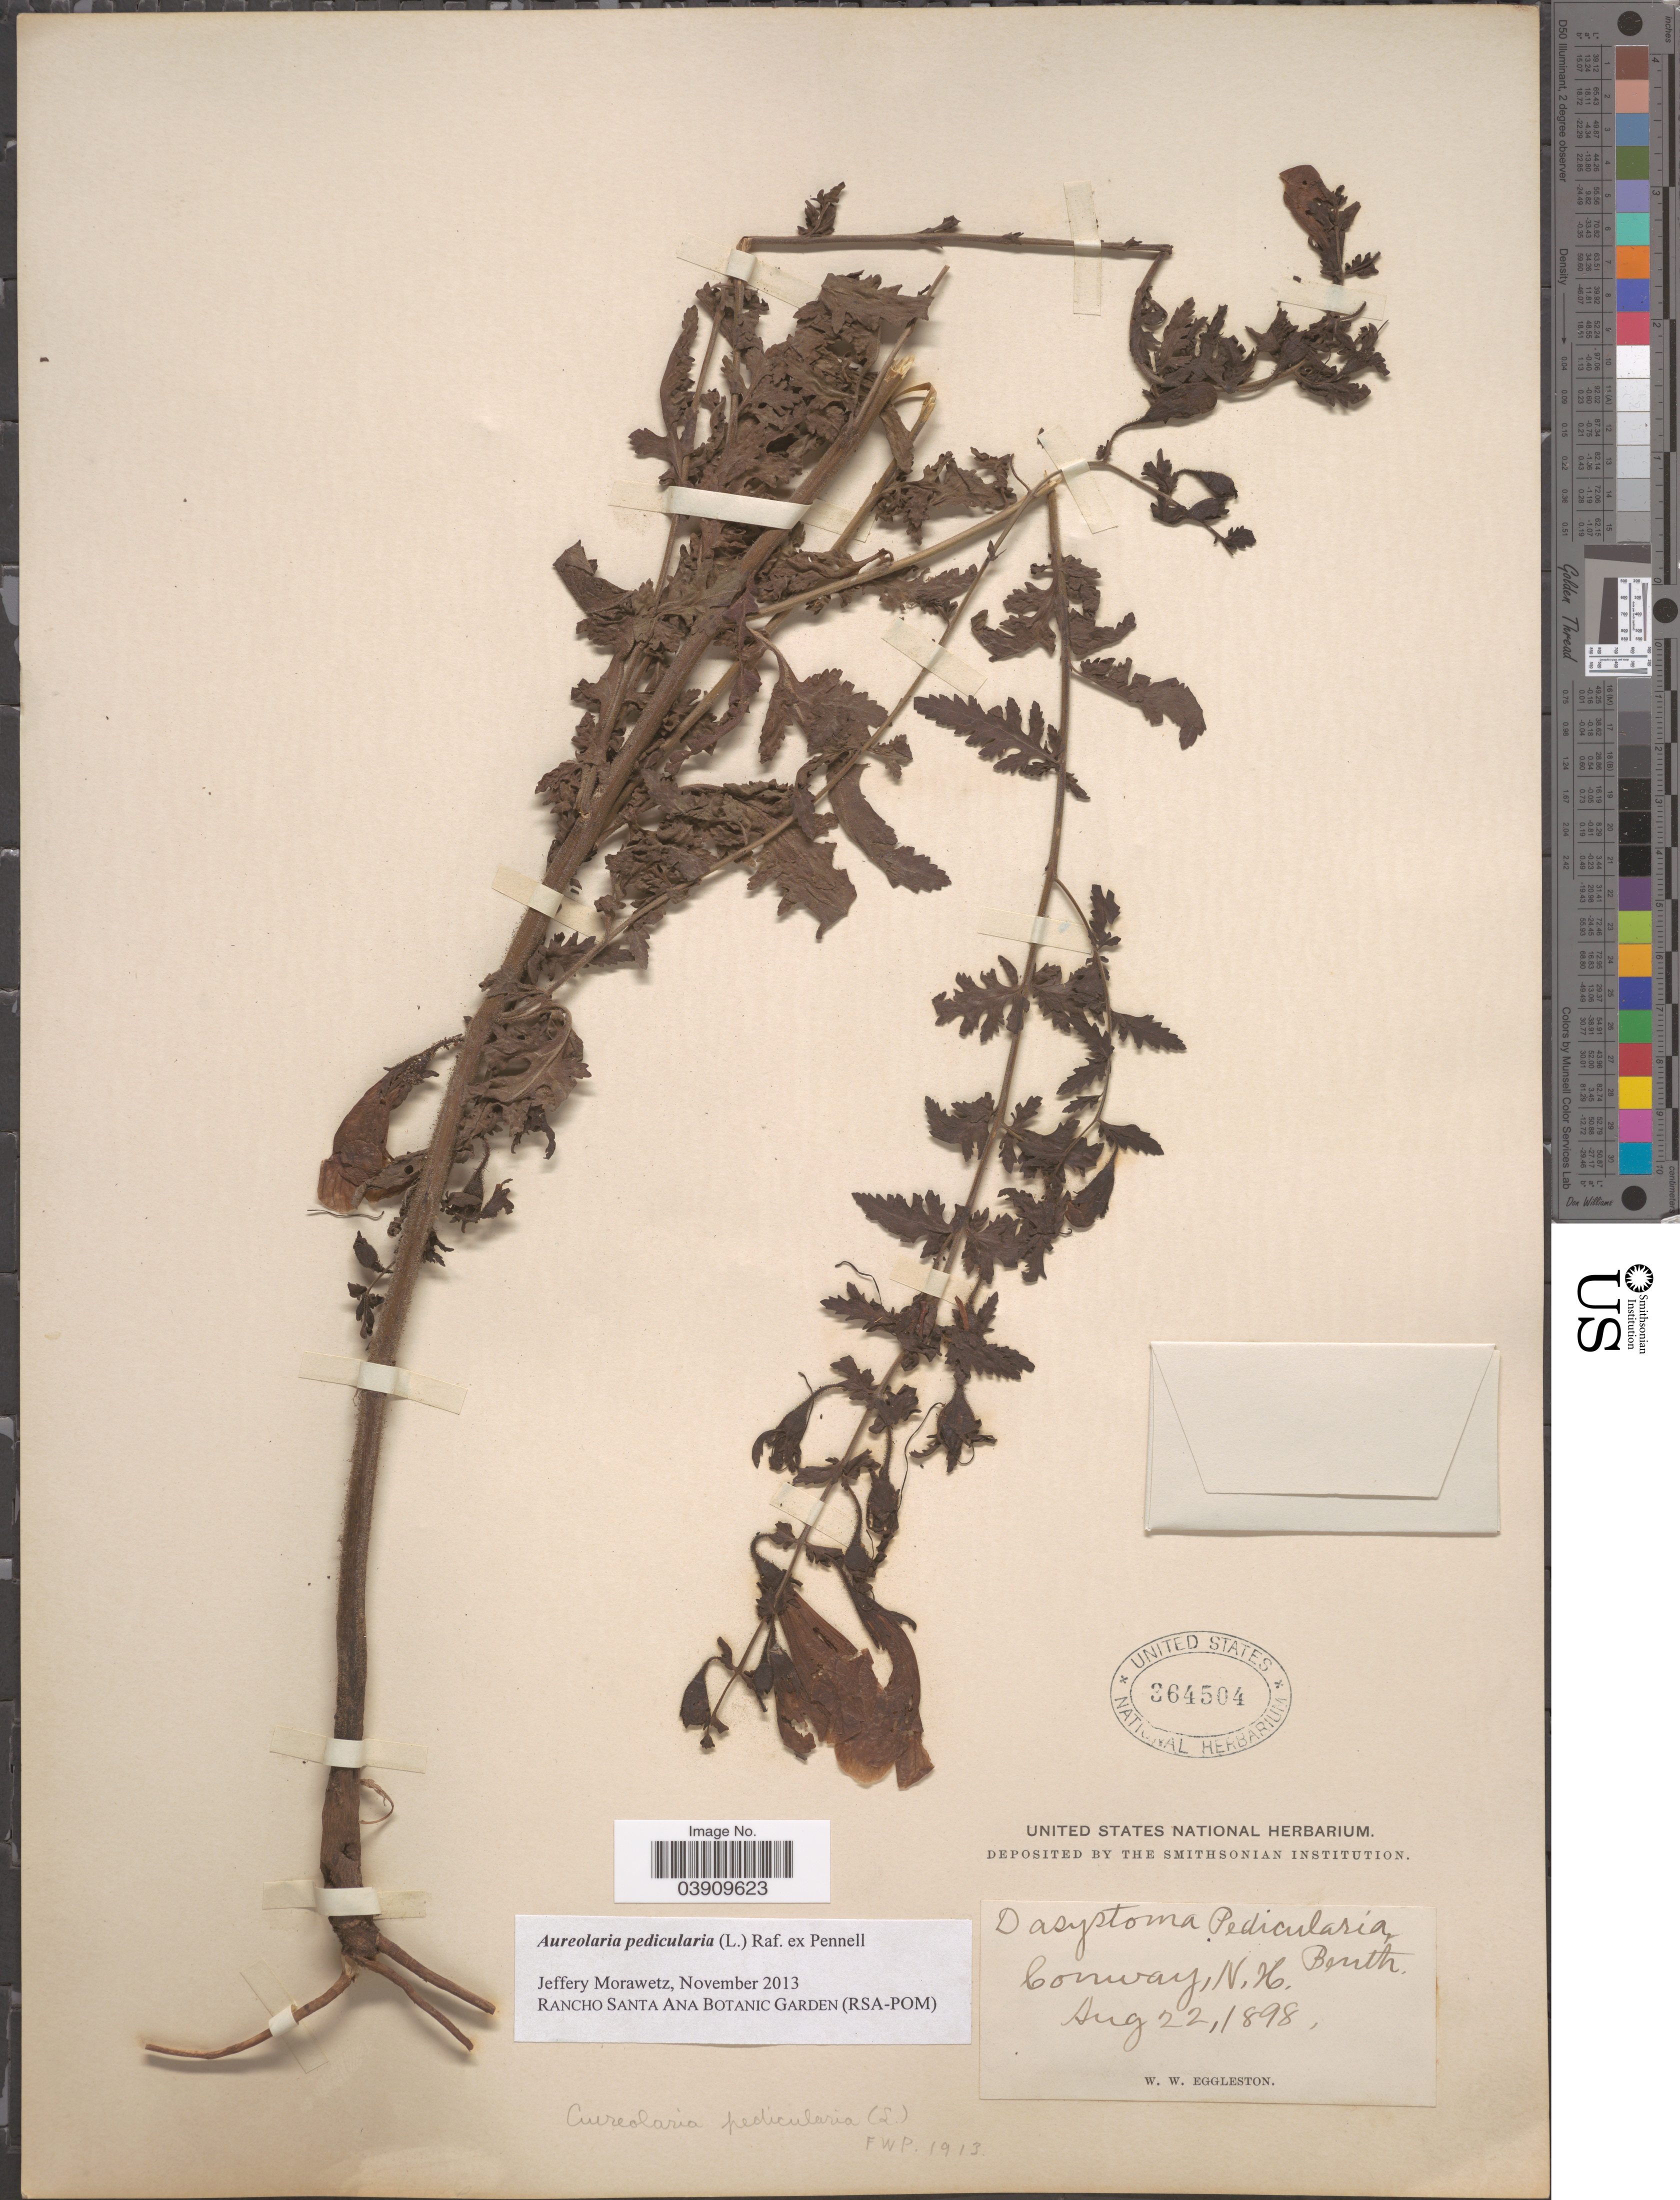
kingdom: Plantae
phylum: Tracheophyta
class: Magnoliopsida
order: Lamiales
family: Orobanchaceae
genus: Aureolaria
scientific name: Aureolaria pedicularia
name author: (L.) Raf. ex Farw.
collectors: W. W. Eggleston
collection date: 1898-08-22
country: United States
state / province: New Hampshire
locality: Conway.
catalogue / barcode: US 364504